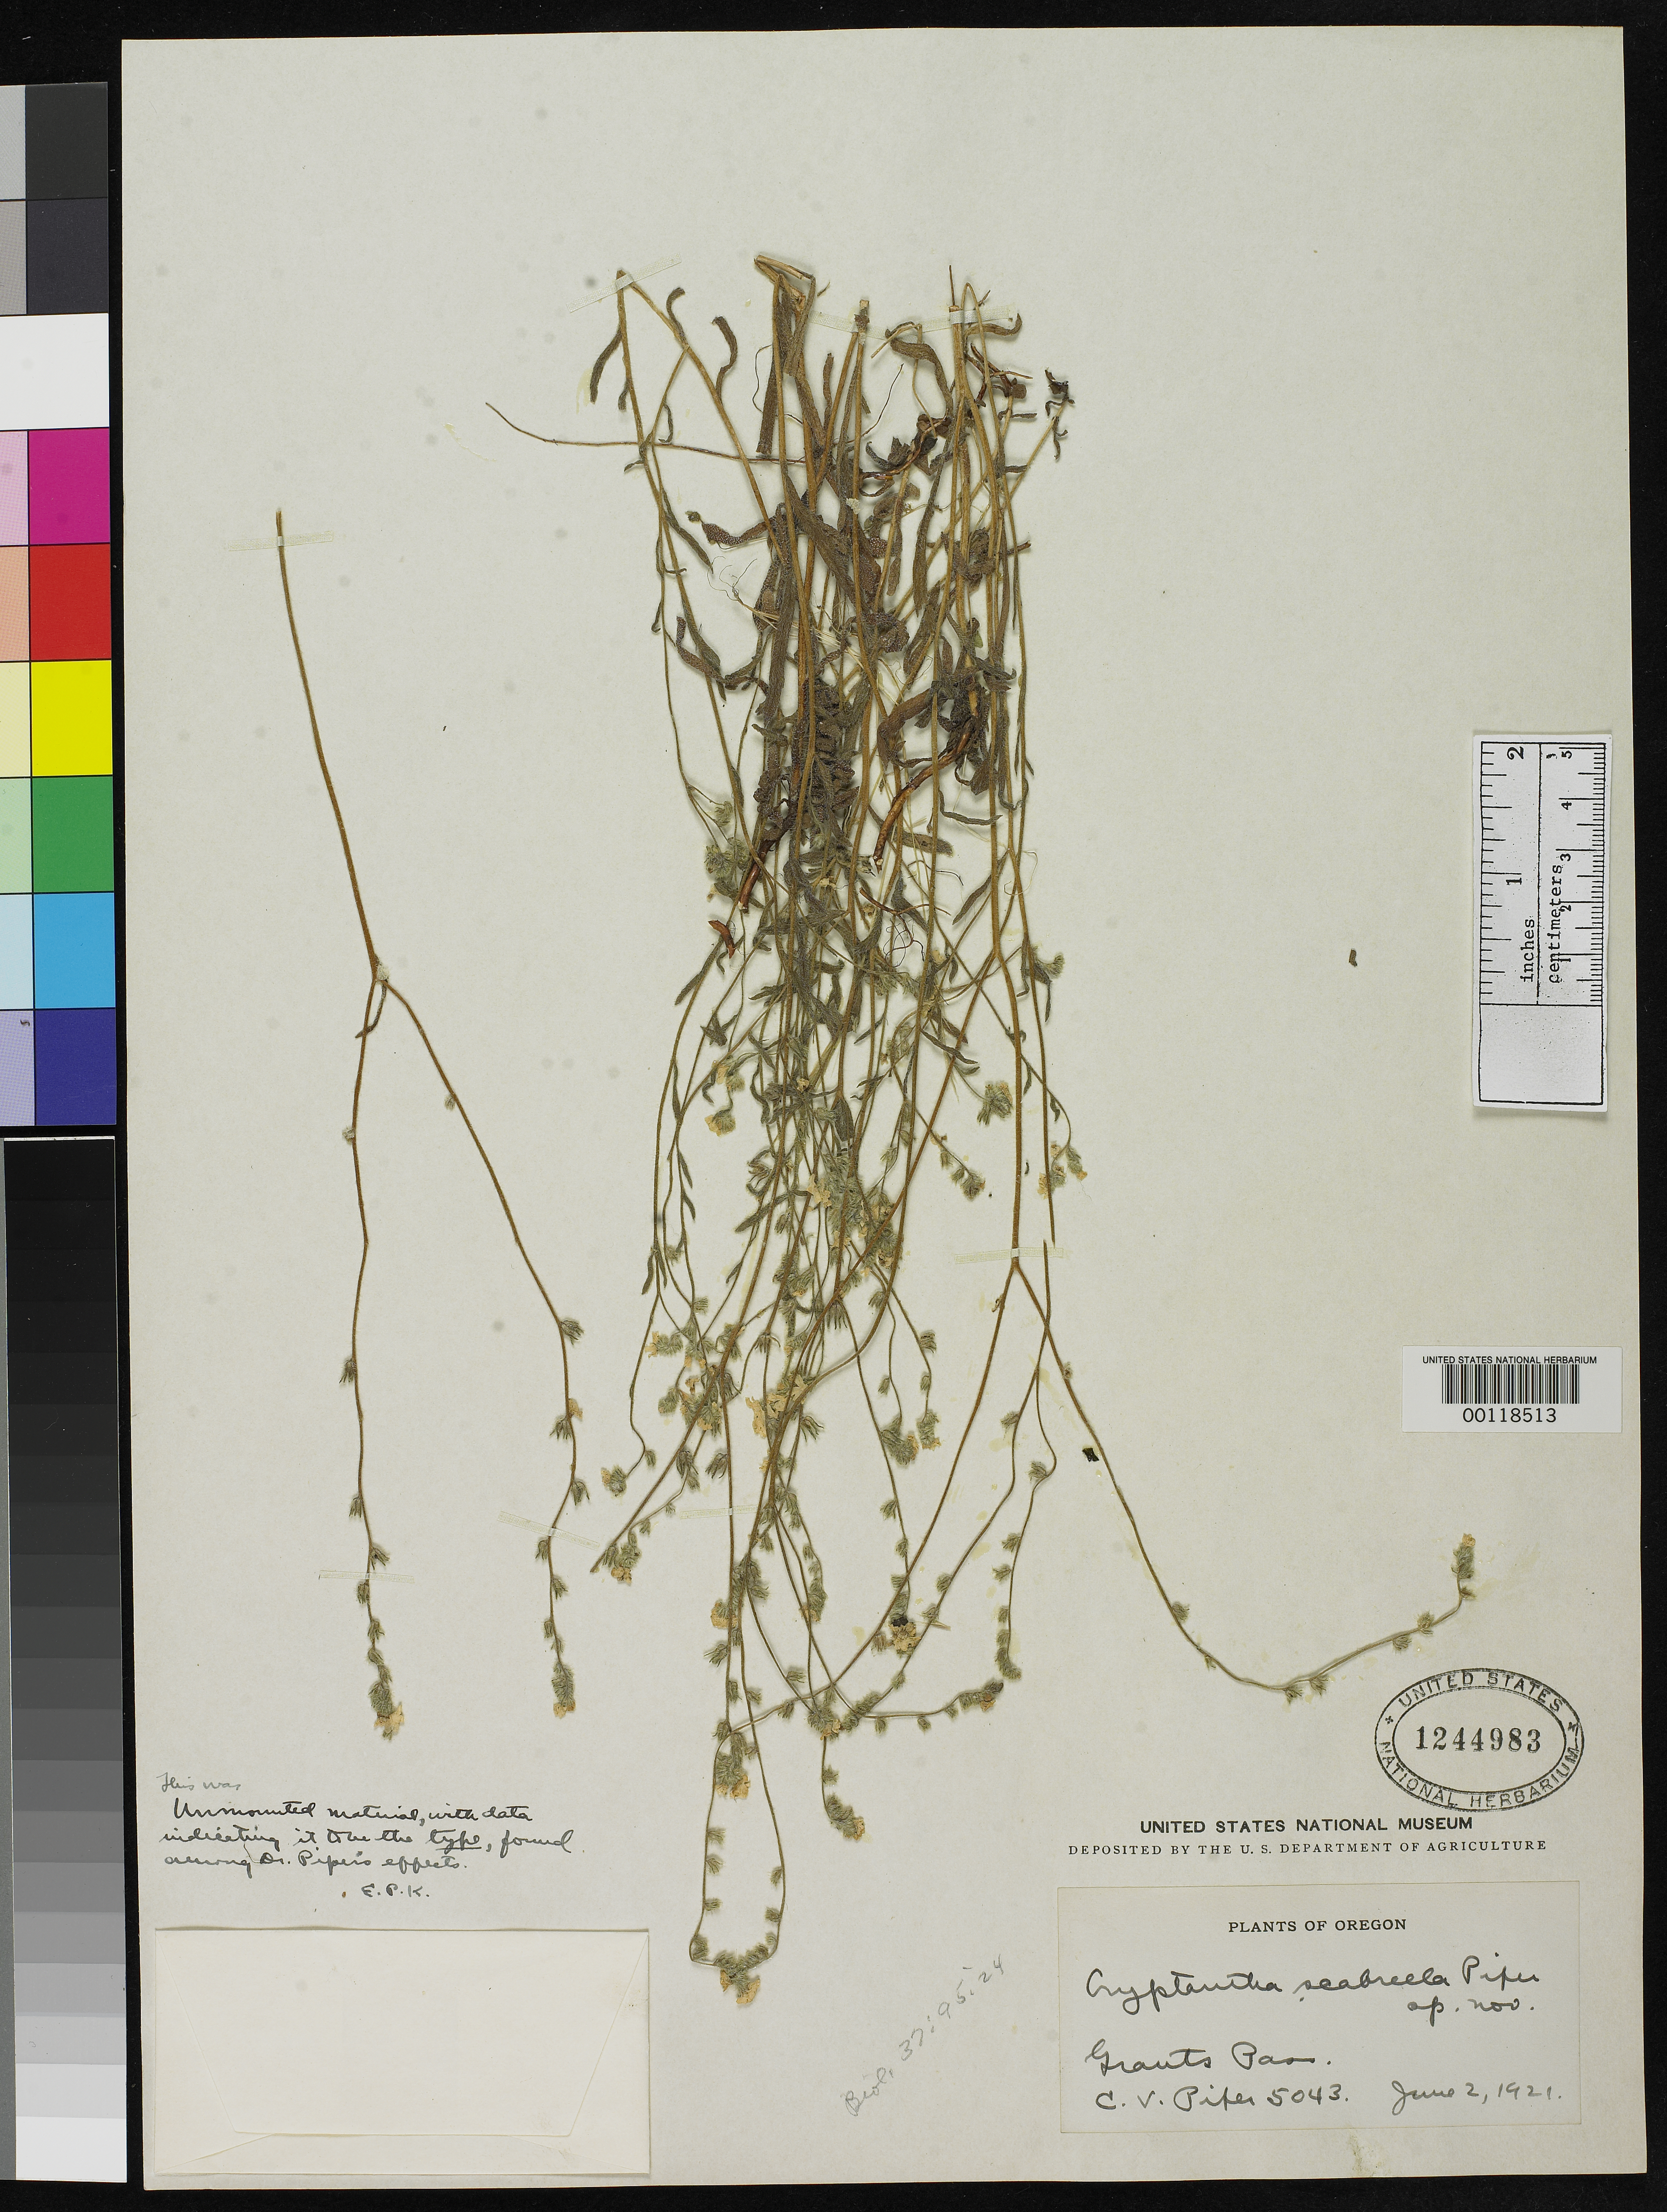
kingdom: Plantae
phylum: Tracheophyta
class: Magnoliopsida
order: Boraginales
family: Boraginaceae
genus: Cryptantha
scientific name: Cryptantha scabrella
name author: Piper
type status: Holotype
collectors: C. V. Piper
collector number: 5043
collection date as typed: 02 Jun 1921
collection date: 1921-06-02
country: United States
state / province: Oregon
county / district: Josephine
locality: Grants Pass.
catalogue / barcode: US 1244983